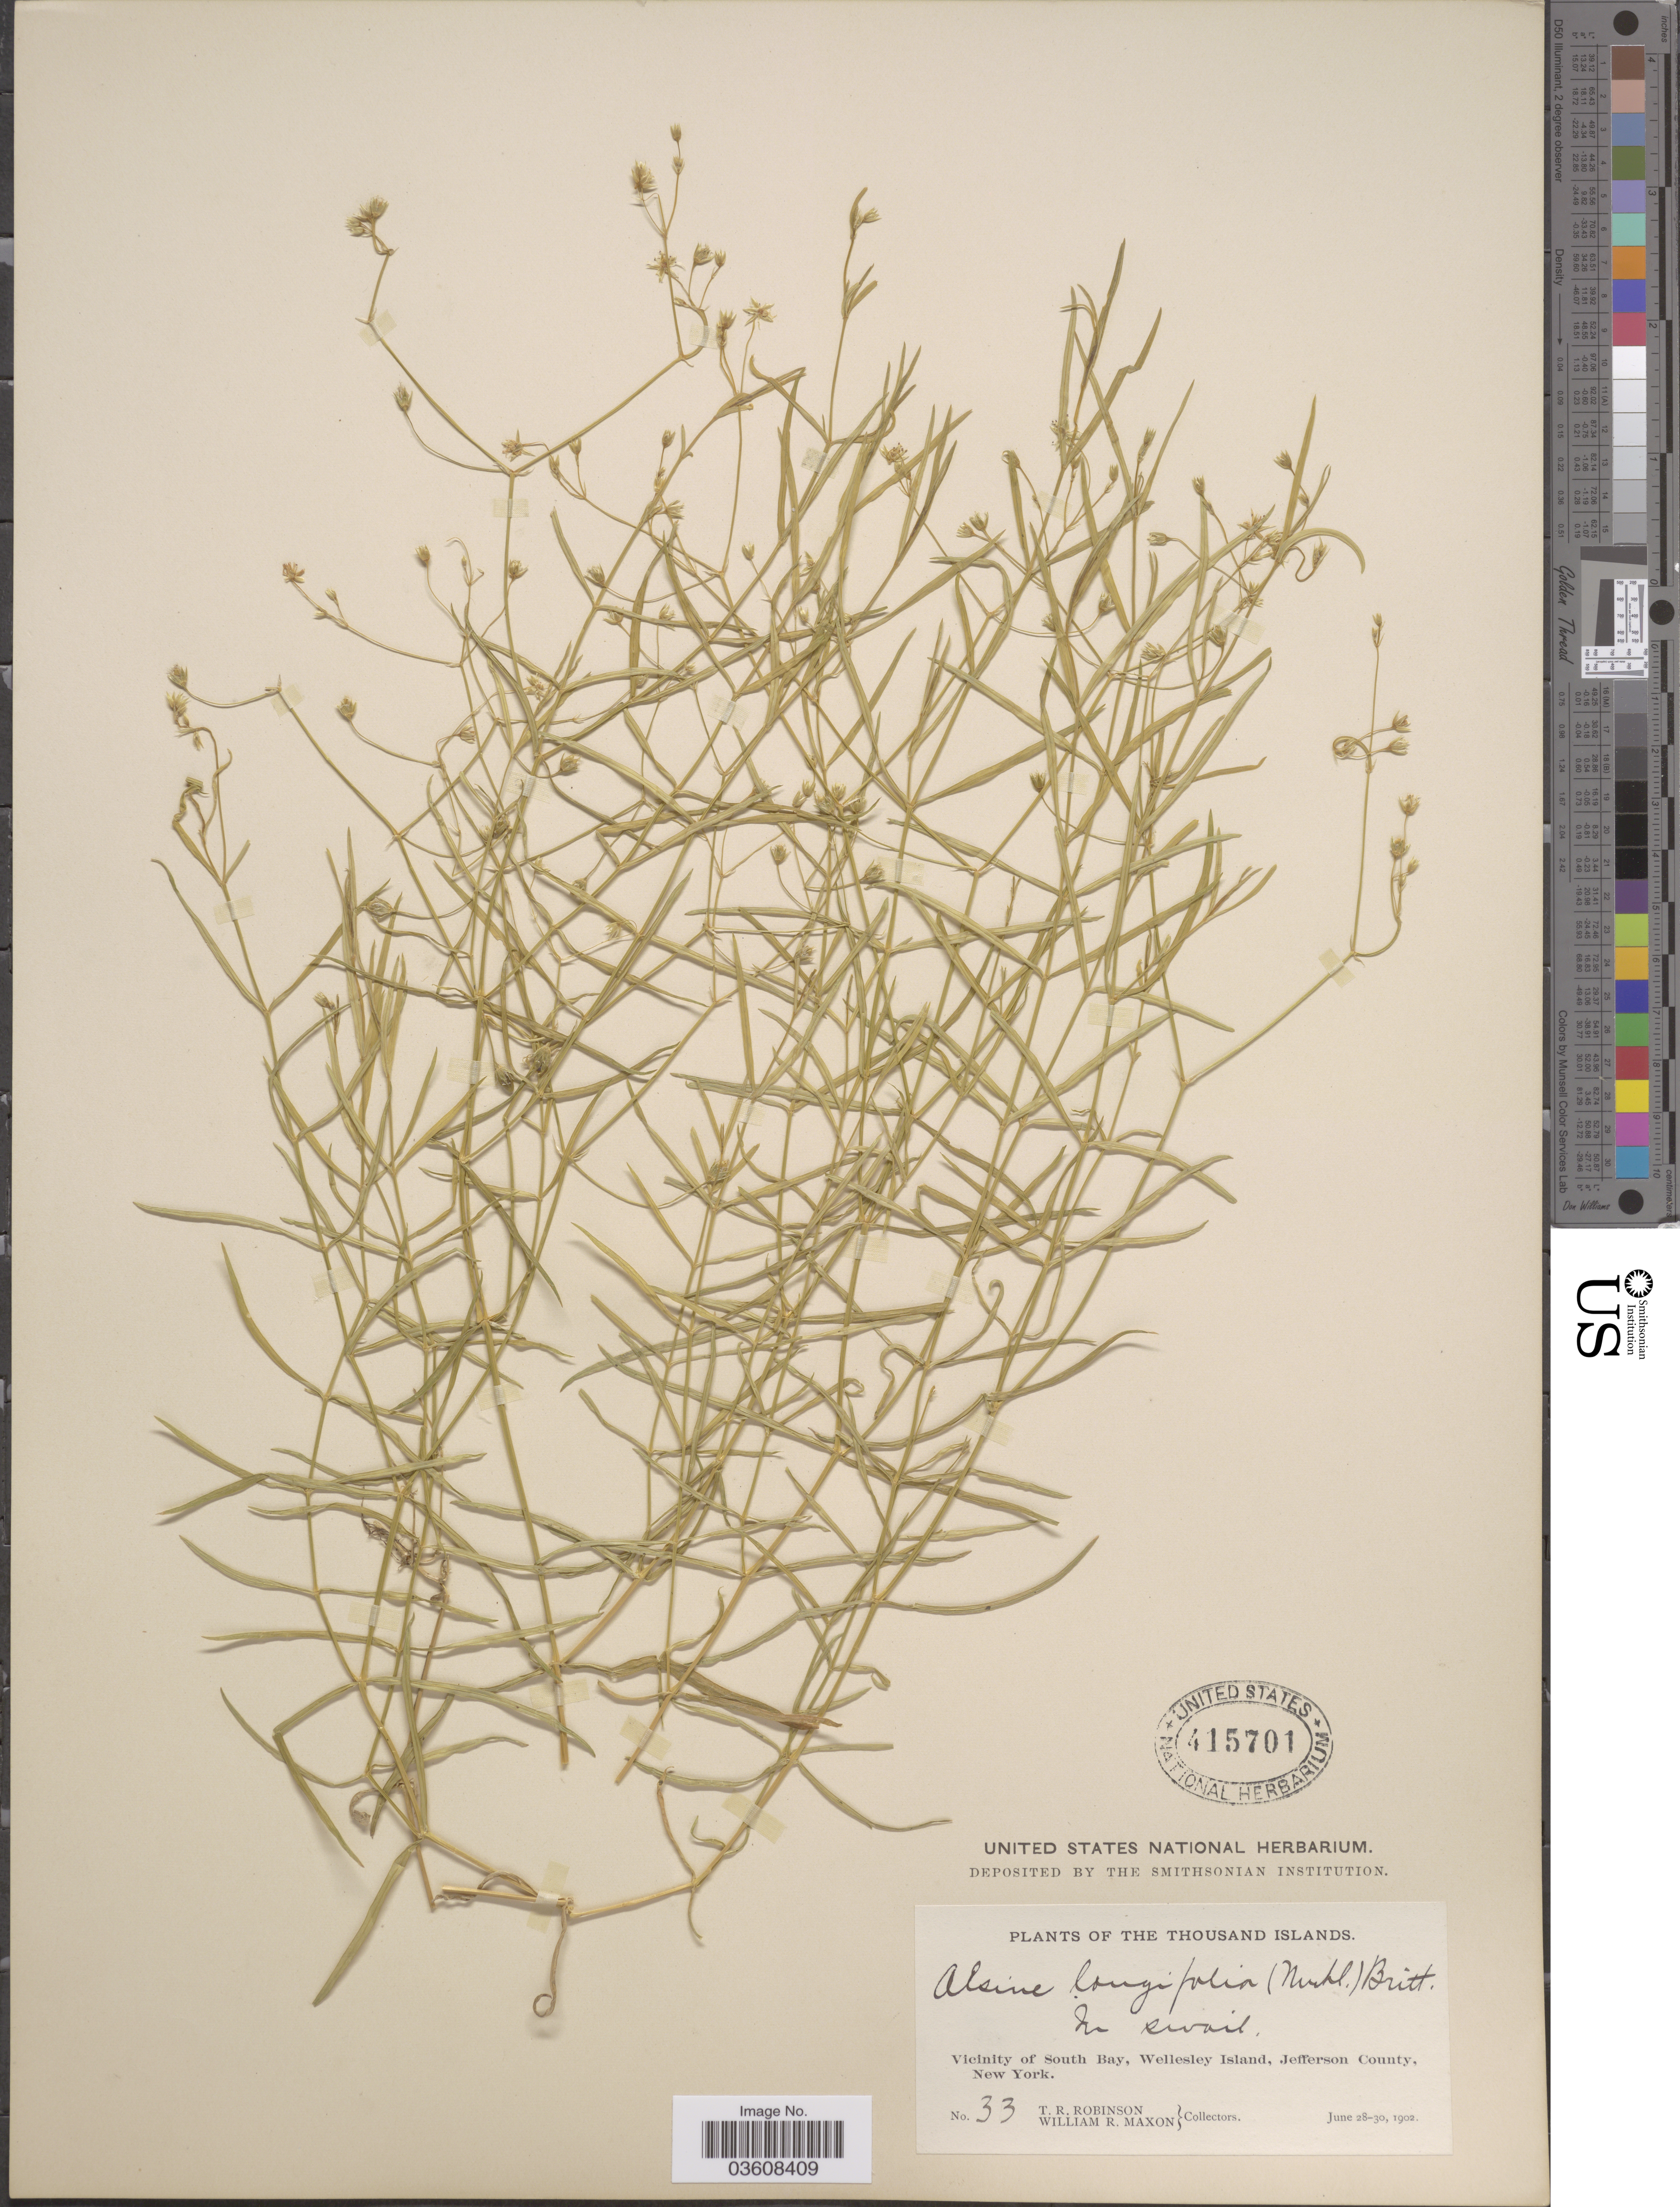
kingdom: Plantae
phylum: Tracheophyta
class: Magnoliopsida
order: Caryophyllales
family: Caryophyllaceae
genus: Stellaria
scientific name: Stellaria longifolia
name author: Muhl. ex Willd.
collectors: T. R. Robinson & W. R. Maxon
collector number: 33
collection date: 1902-06-28/1902-06-30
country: United States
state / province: New York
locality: The Thousand Islands. Vicinity of South Bay, Wellesley Island, Jefferson County.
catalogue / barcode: US 415701